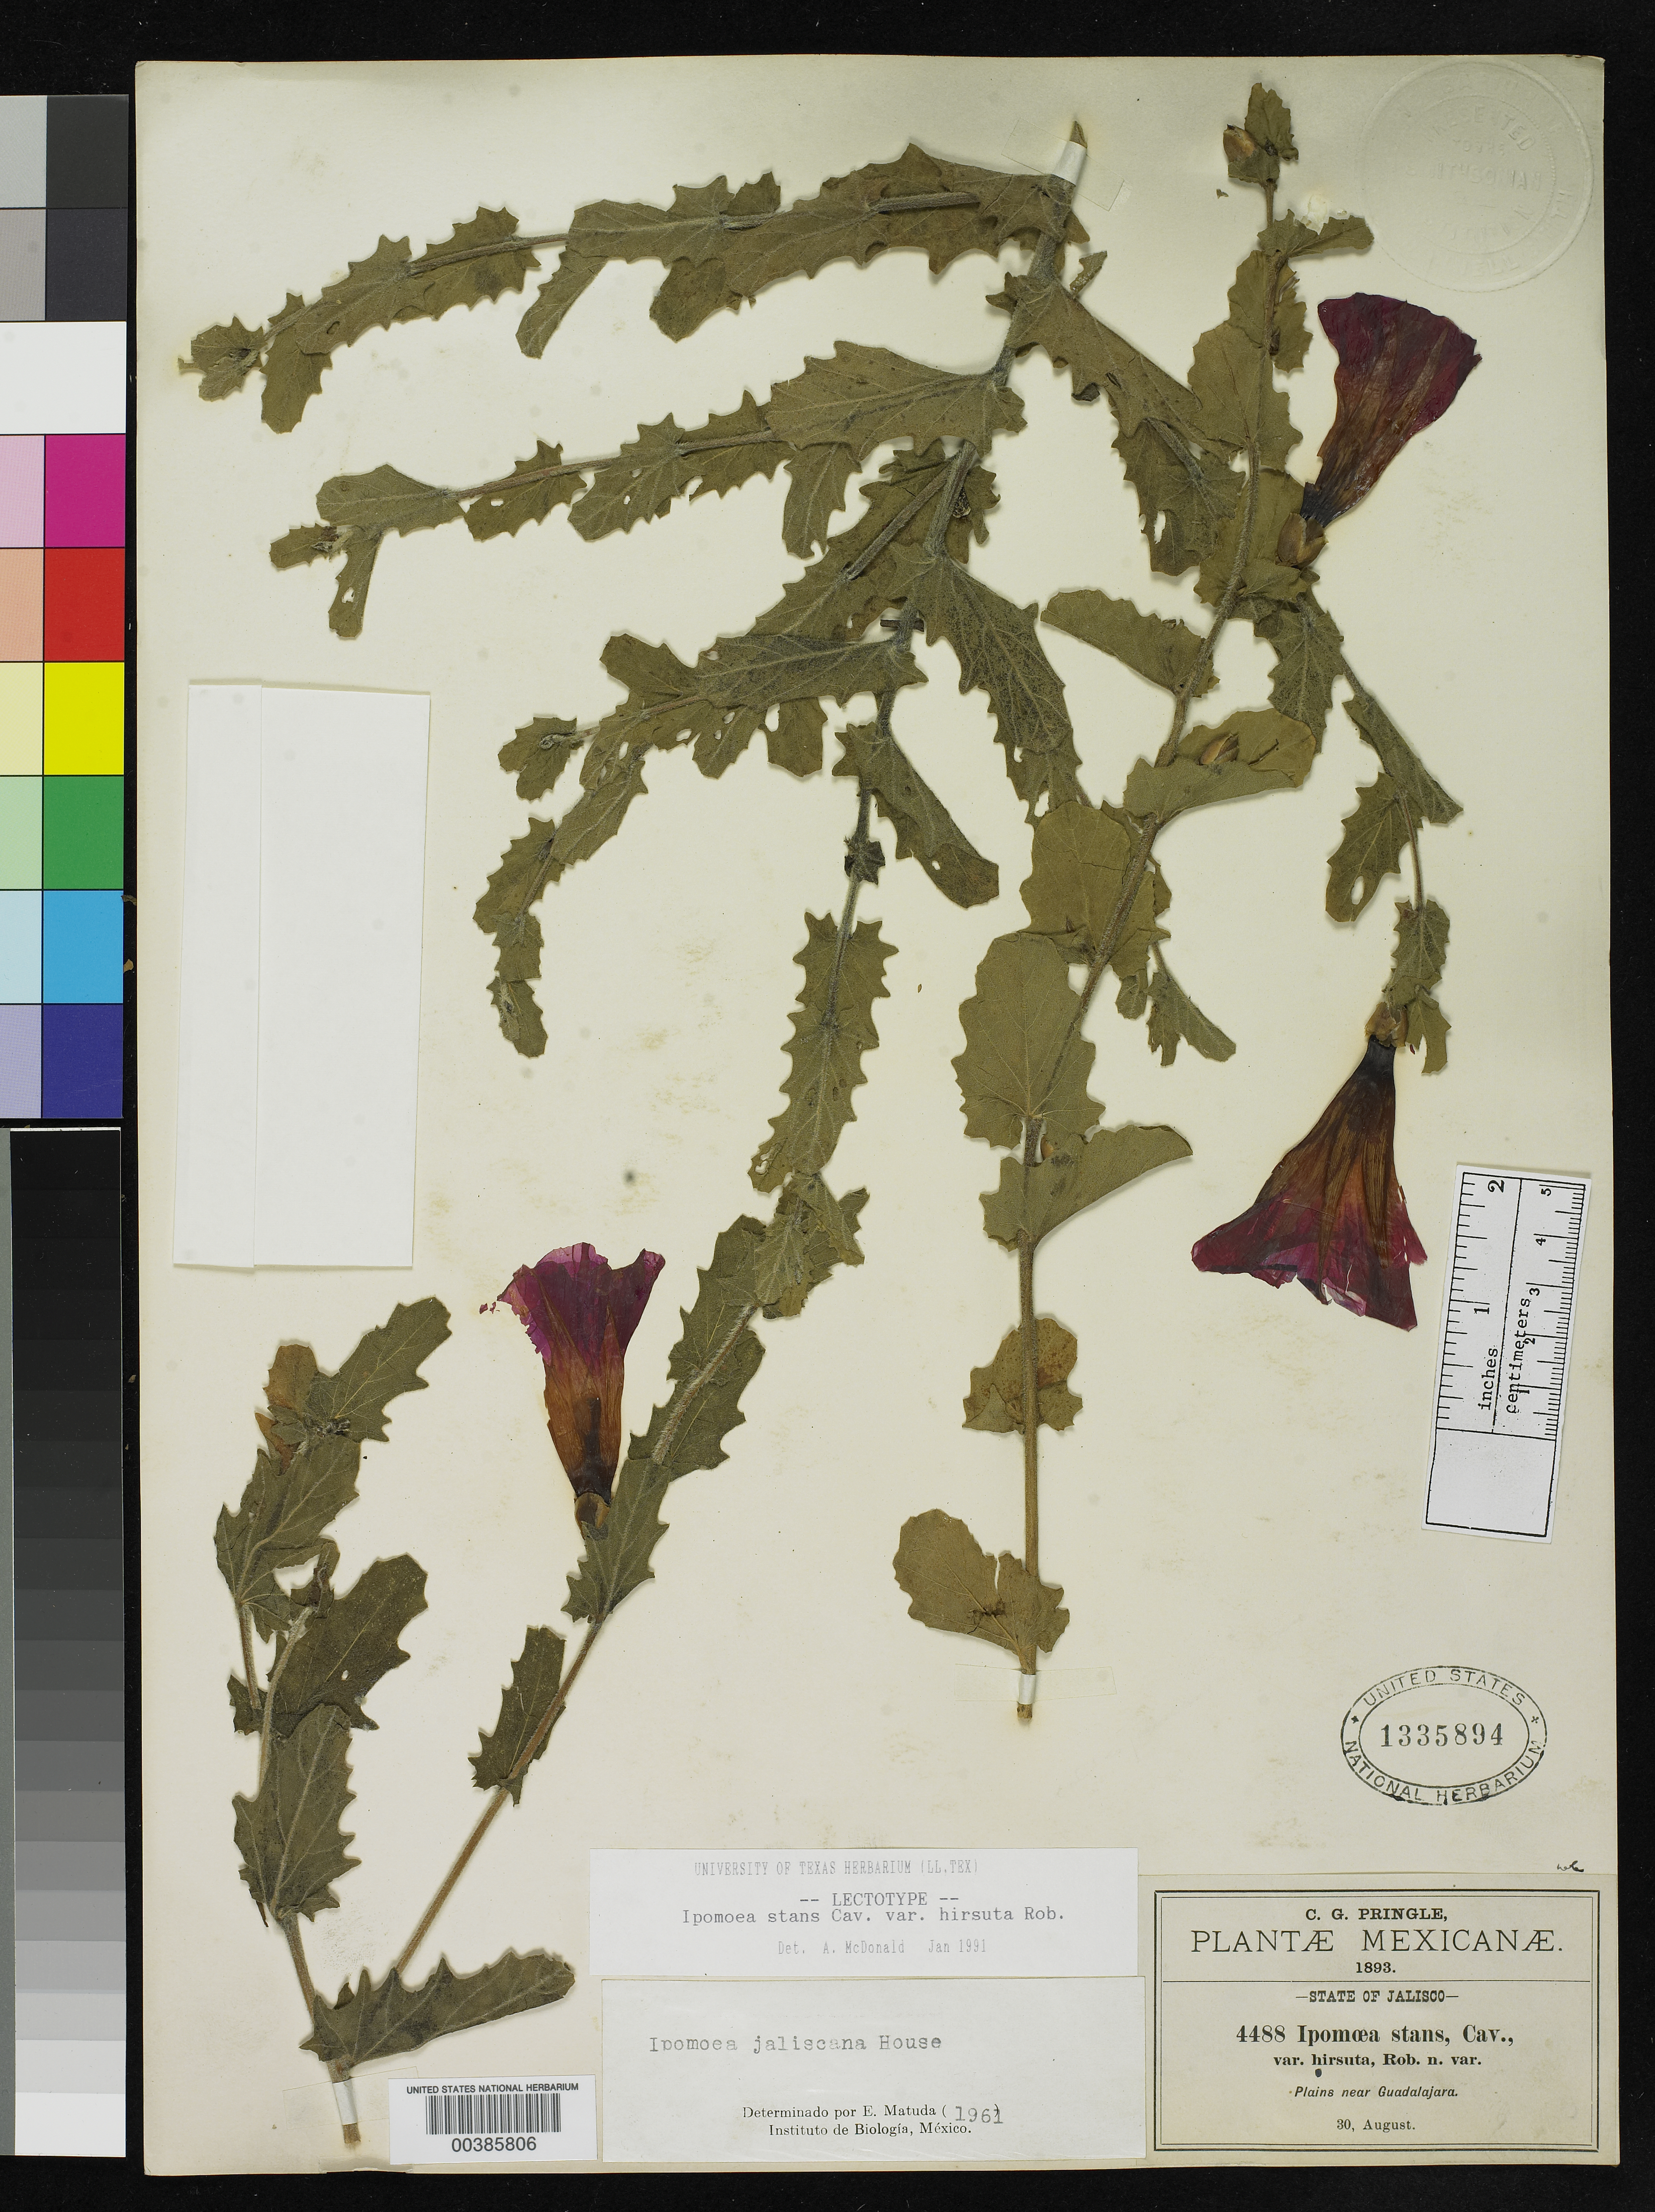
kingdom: Plantae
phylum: Tracheophyta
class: Magnoliopsida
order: Solanales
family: Convolvulaceae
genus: Ipomoea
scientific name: Ipomoea stans var. hirsuta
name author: B.L. Rob.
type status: Lectotype; Syntype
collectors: C. G. Pringle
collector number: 4488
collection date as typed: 30 Aug 1893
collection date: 1893-08-30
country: Mexico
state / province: Jalisco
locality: Plains near Guadalajara.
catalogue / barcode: US 1335894